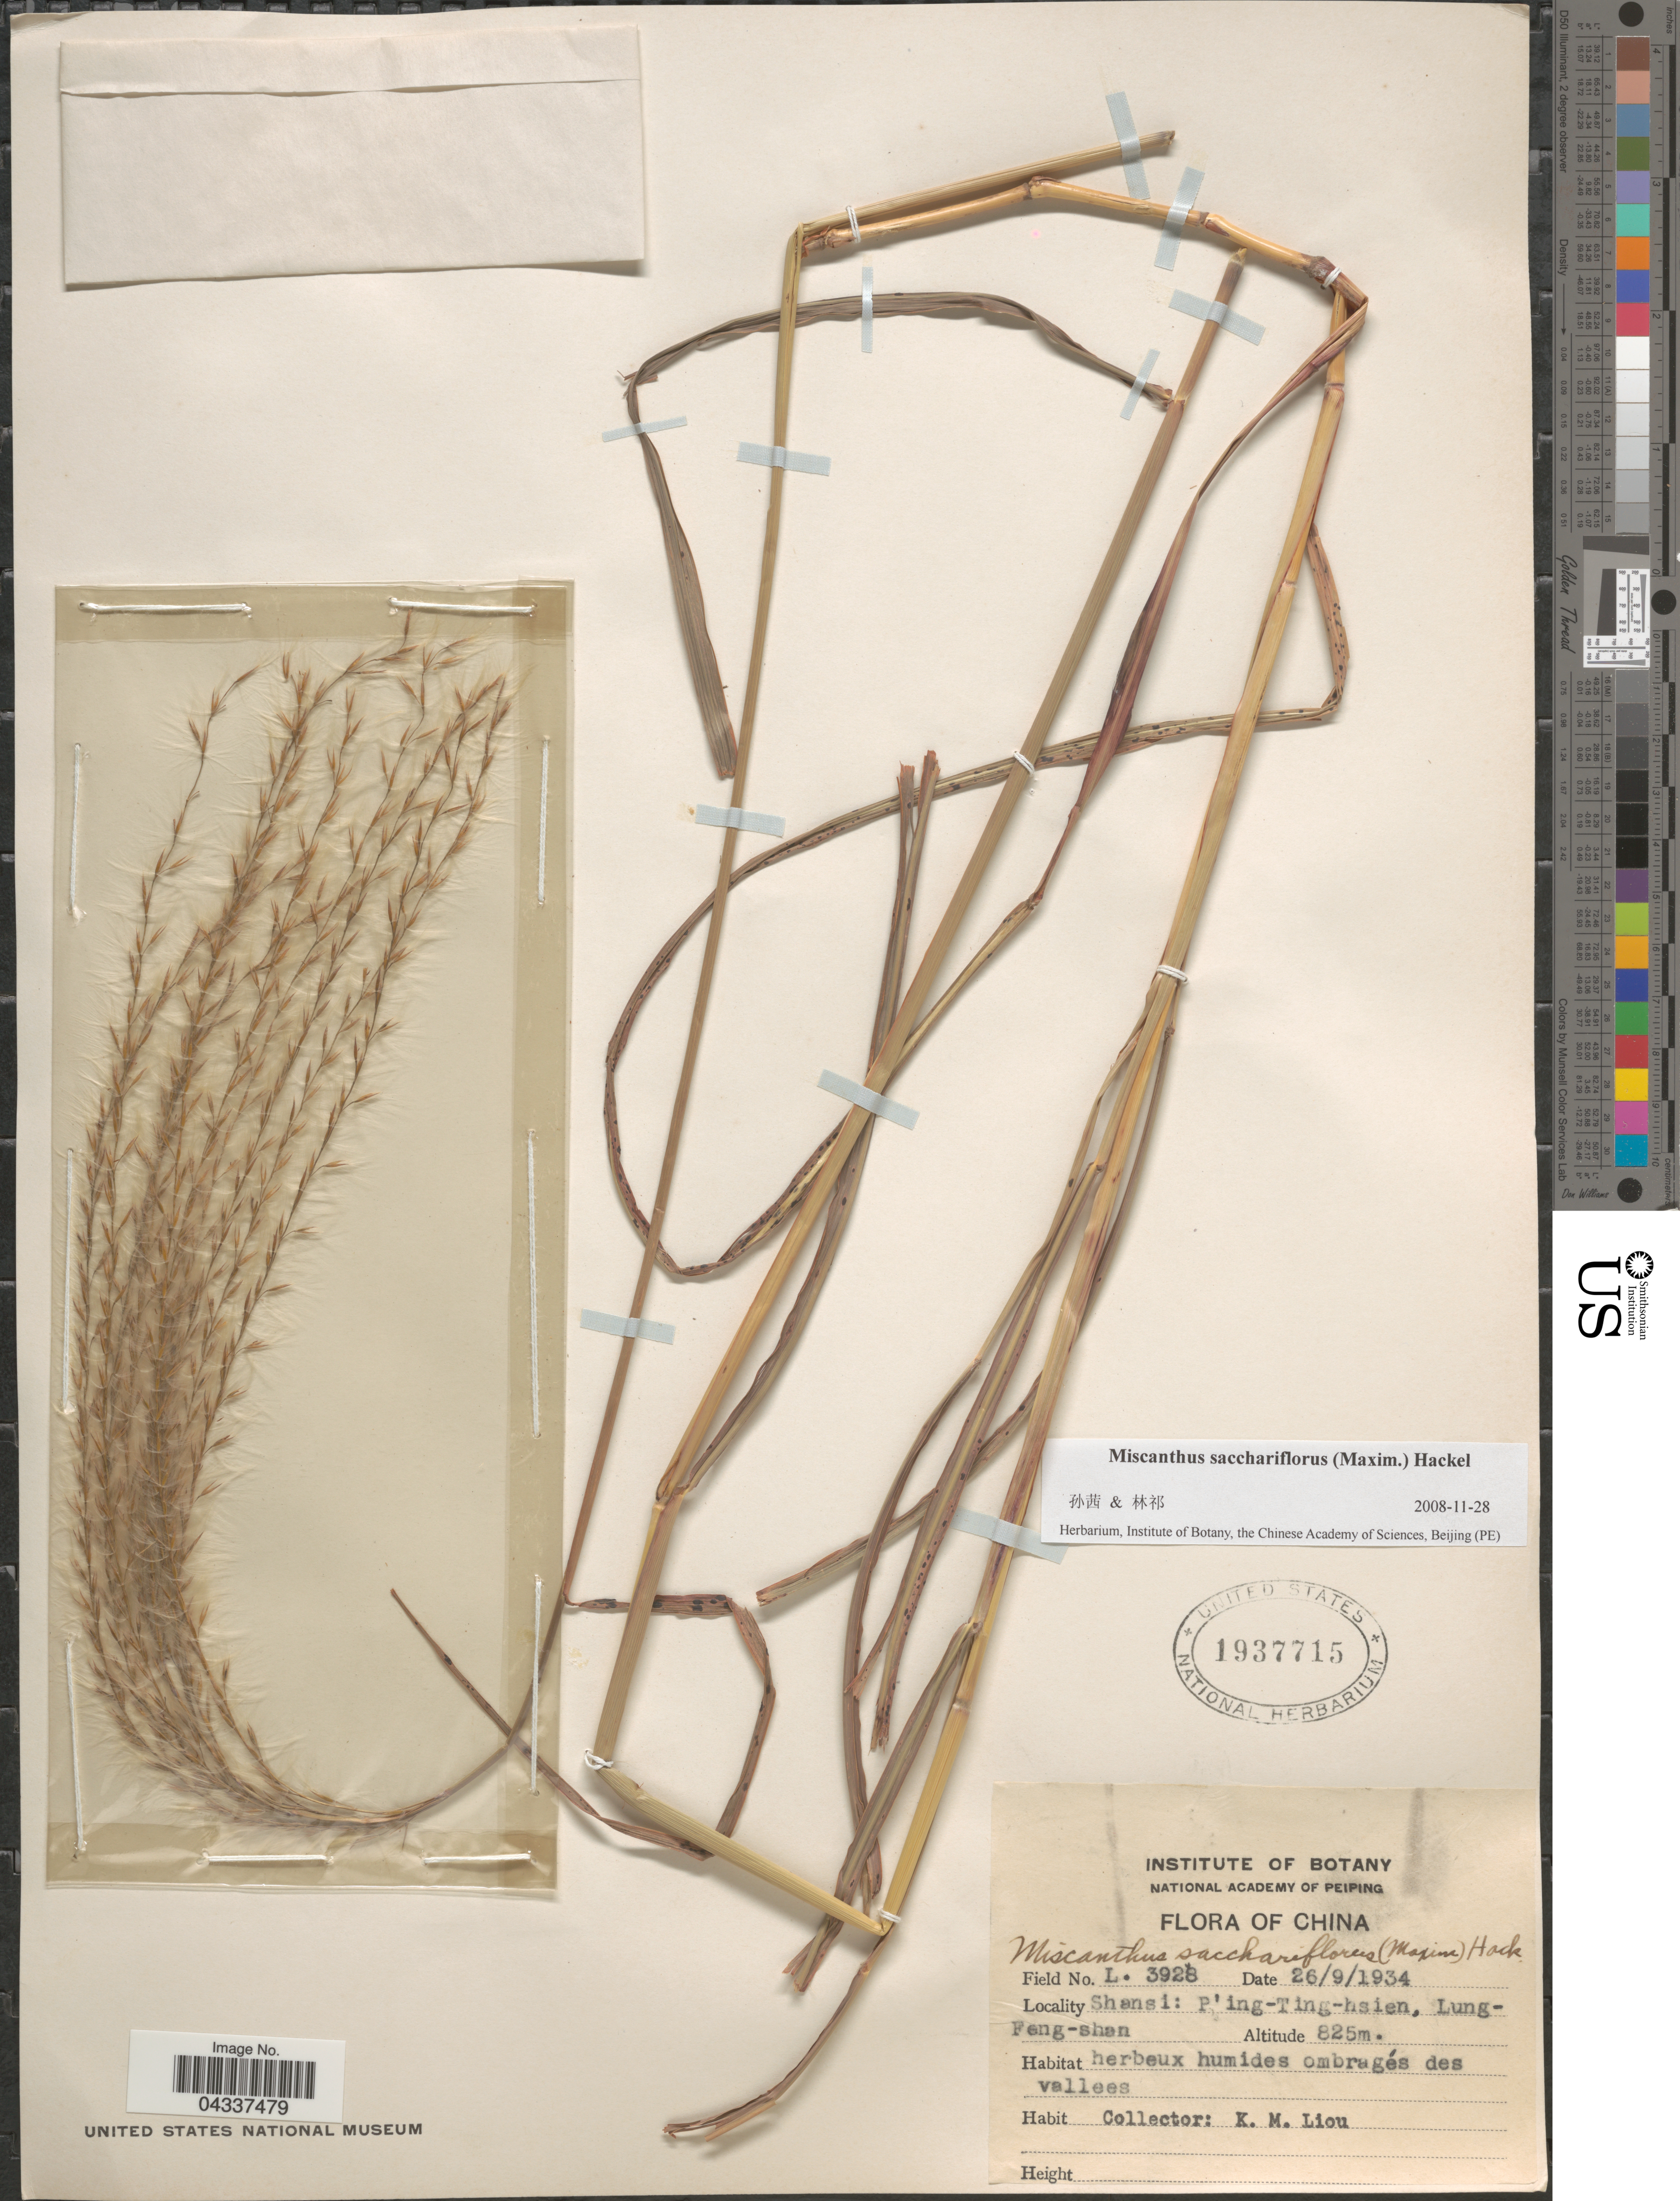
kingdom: Plantae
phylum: Tracheophyta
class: Liliopsida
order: Poales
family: Poaceae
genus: Miscanthus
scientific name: Miscanthus sacchariflorus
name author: (Maxim.) Hack.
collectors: K. M. Liou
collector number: L3928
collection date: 1934-09-26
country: China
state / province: Shanxi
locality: Shansi: P'ing-Ting-hsien, Lung-Feng-shan. Herbeux humides ombragés des vallees.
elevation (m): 825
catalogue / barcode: US 1937715